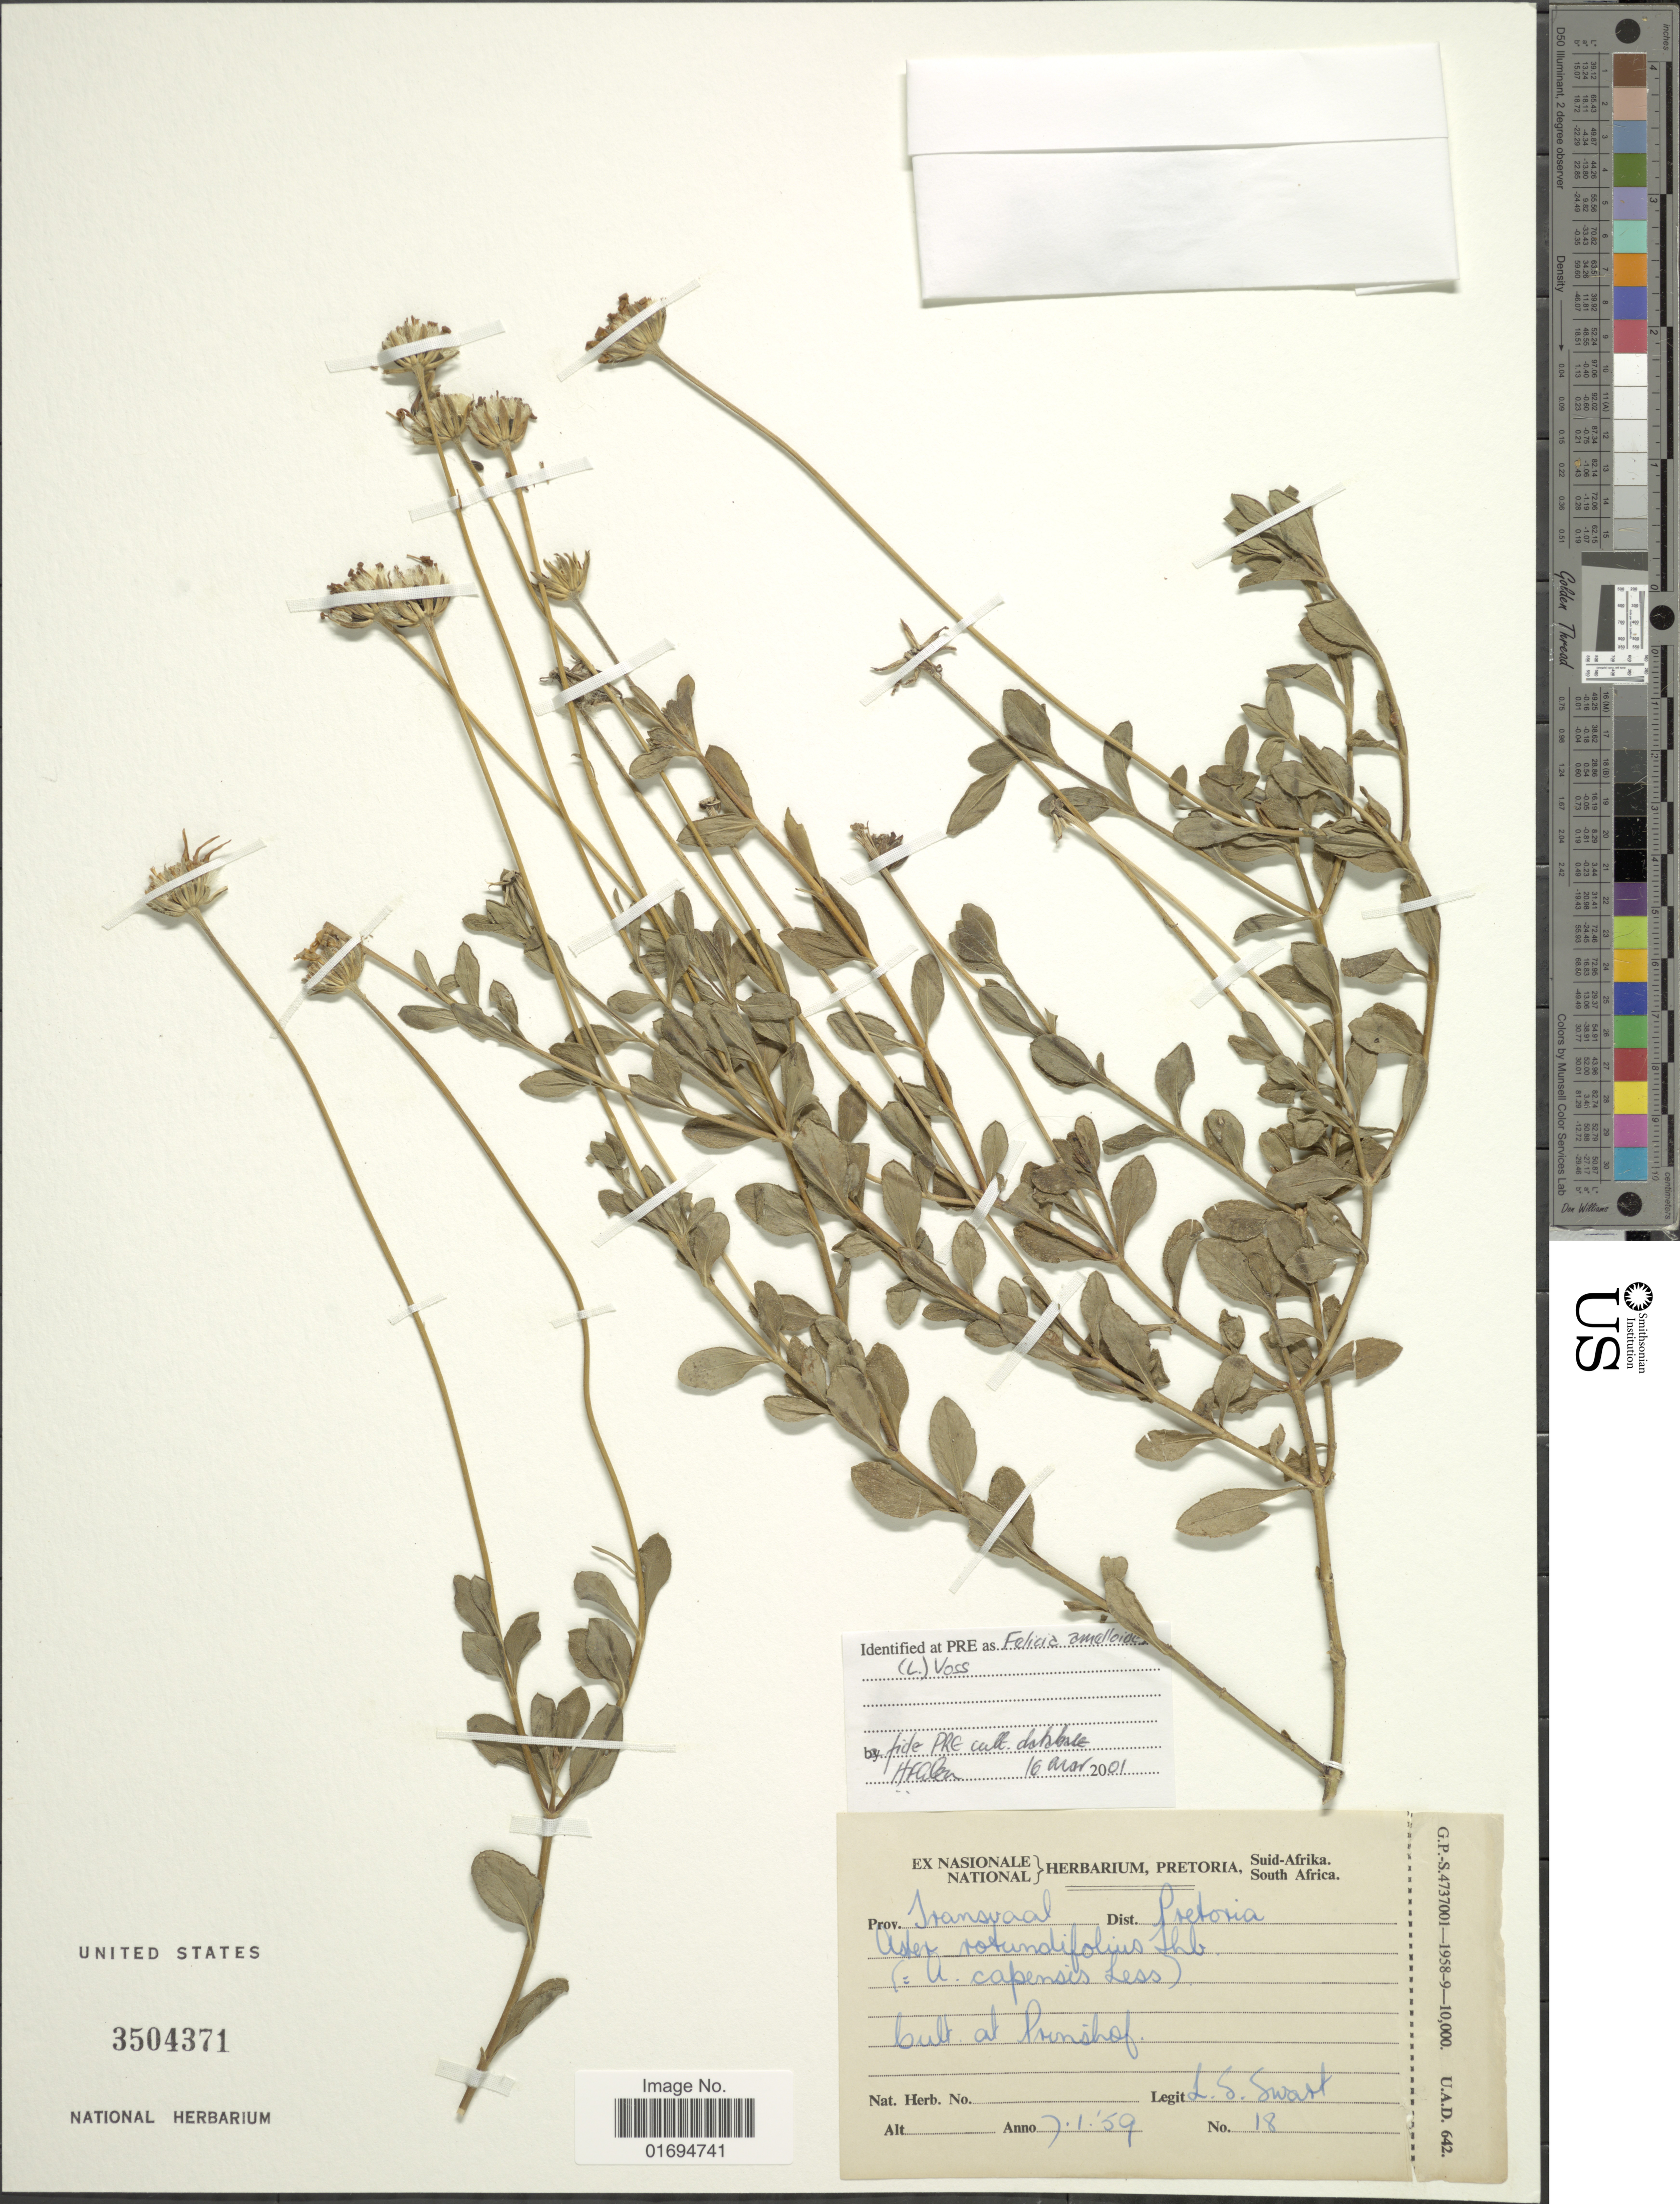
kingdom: Plantae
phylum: Tracheophyta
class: Magnoliopsida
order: Asterales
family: Asteraceae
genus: Felicia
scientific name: Felicia amelloides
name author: (L.) Voss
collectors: L. Swart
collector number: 18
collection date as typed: Transcribed d/m/y: 7/1/59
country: South Africa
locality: Prov. Transvaal, Dist. Pretoria. Gulf of Prinshof.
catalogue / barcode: US 3504371